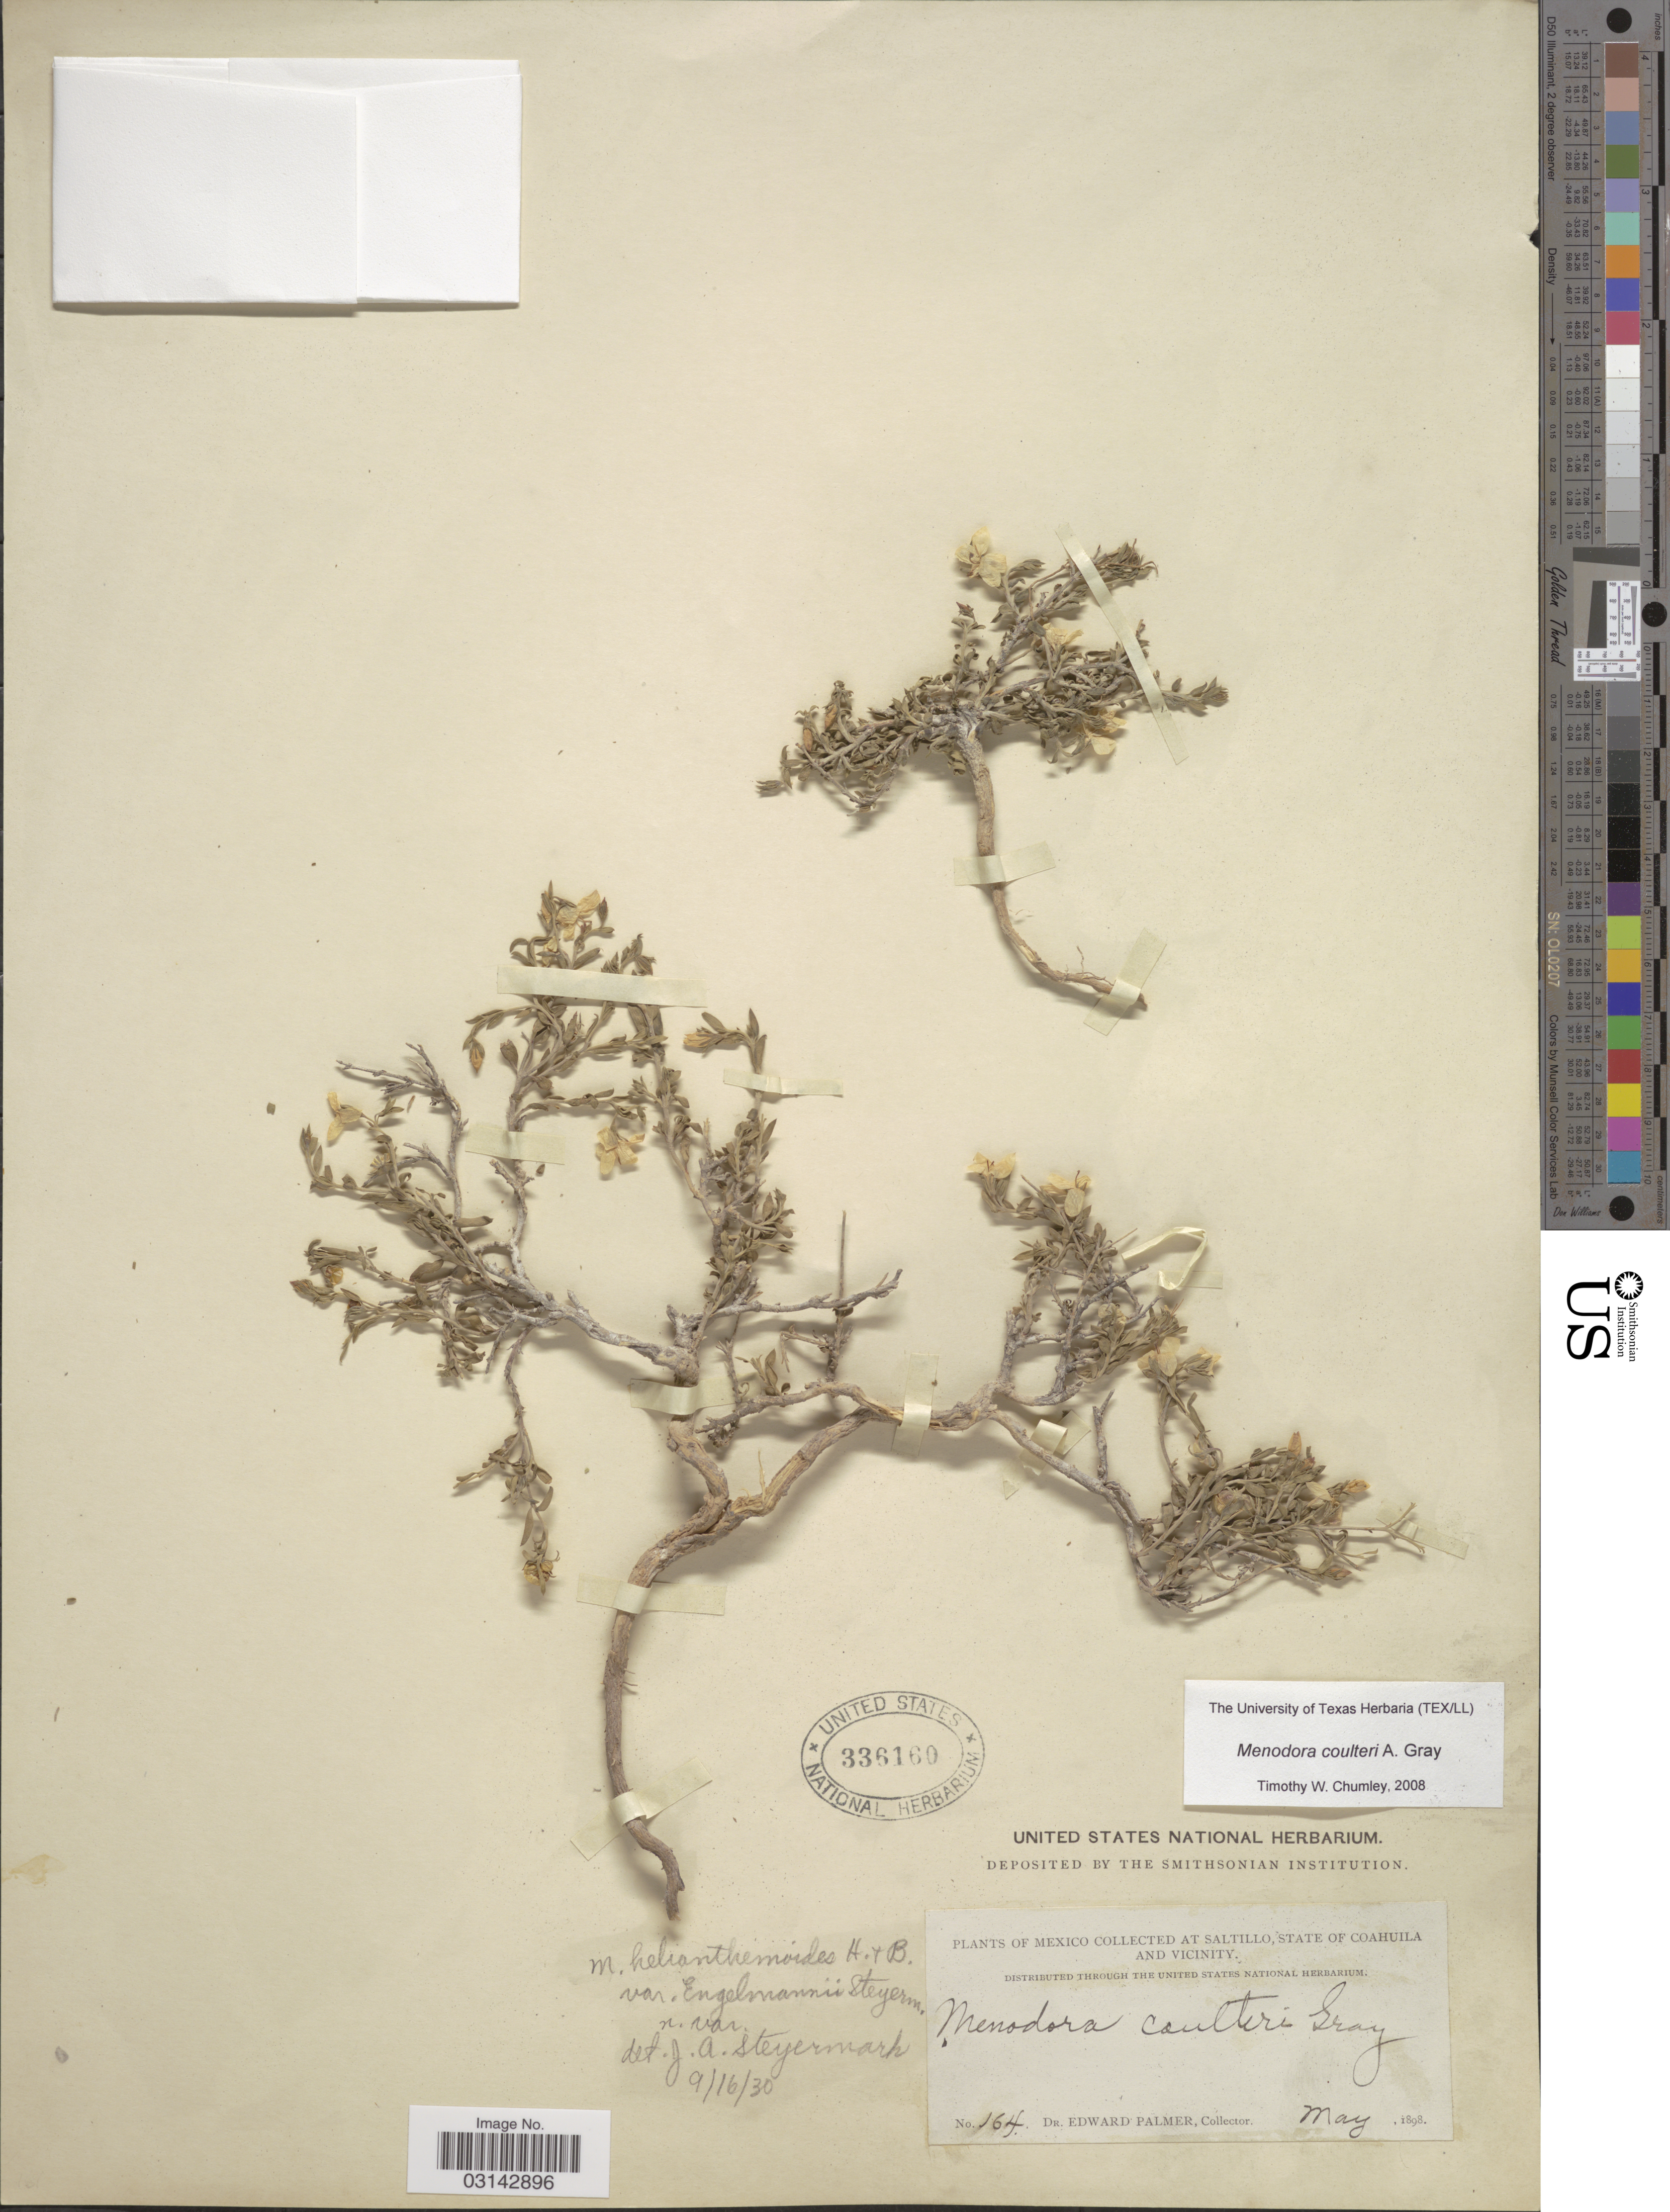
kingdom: Plantae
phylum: Tracheophyta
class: Magnoliopsida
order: Lamiales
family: Oleaceae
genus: Menodora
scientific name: Menodora coulteri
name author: A. Gray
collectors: E. Palmer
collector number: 164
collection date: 1898-05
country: Mexico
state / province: Coahuila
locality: At Saltillo, State of Coahuila and vicinity.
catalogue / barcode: US 336160